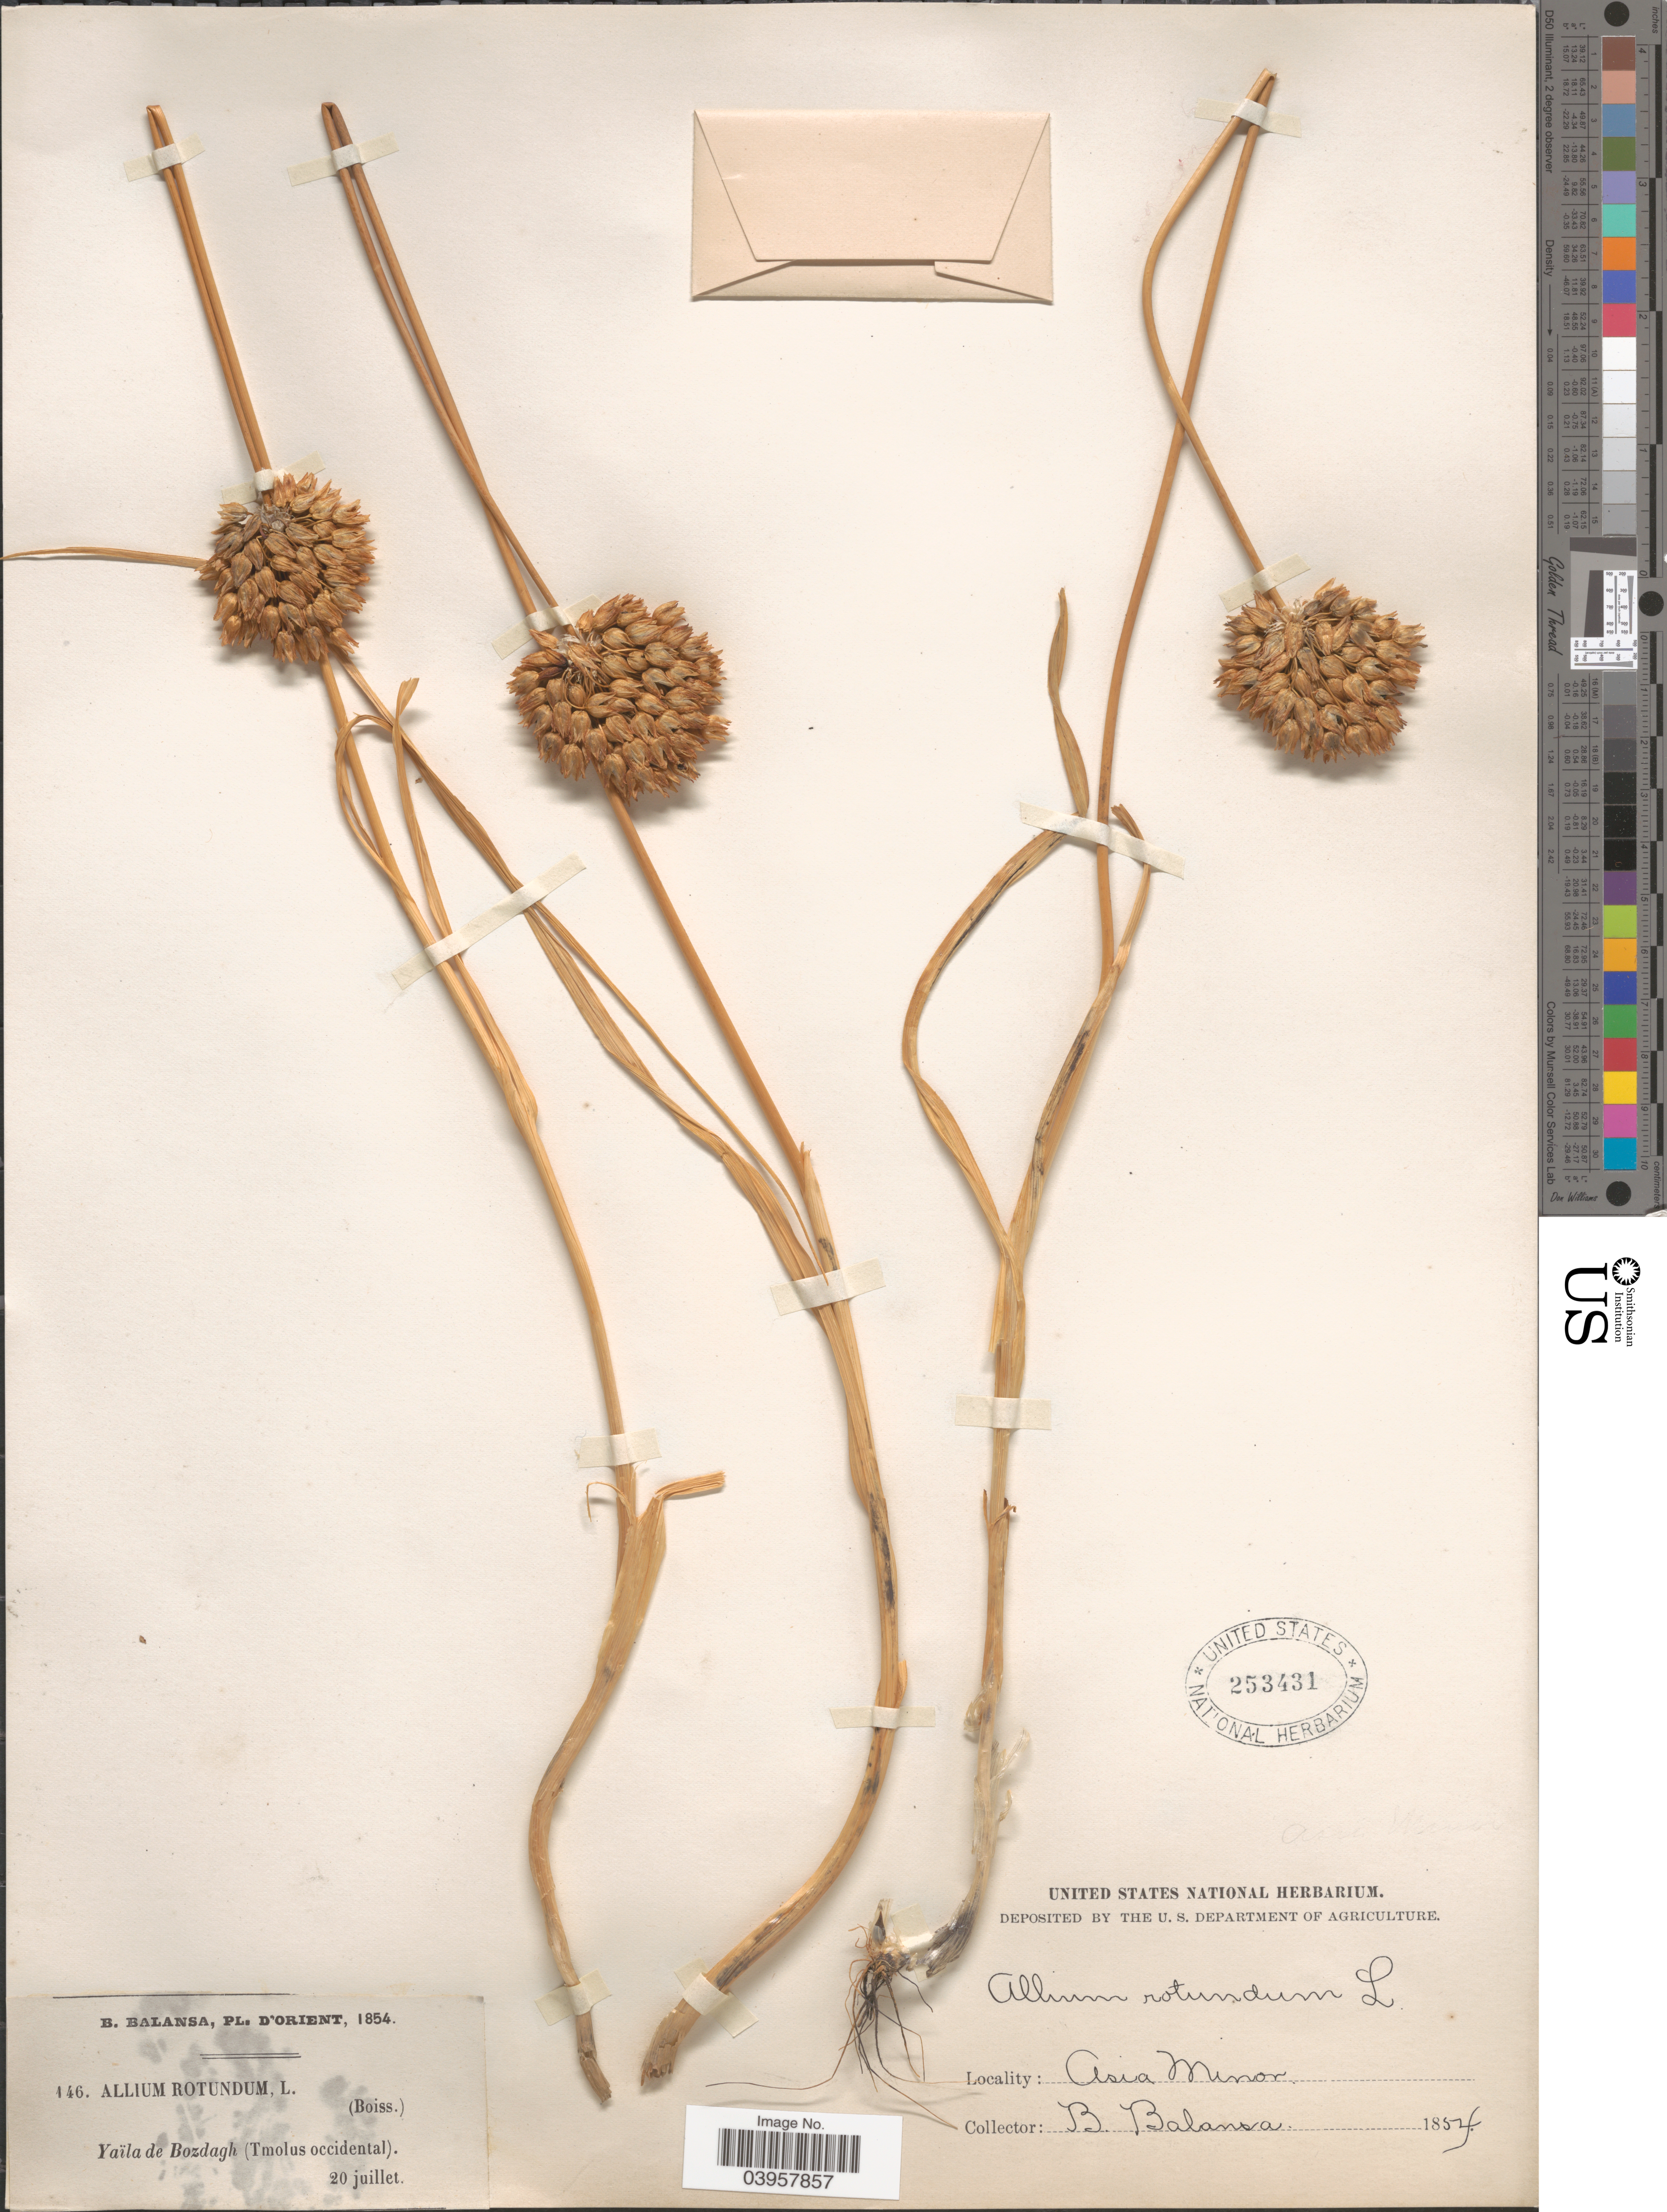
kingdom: Plantae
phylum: Tracheophyta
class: Liliopsida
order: Asparagales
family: Amaryllidaceae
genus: Allium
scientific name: Allium rotundum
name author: L.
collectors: B. Balansa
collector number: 446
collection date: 1854-07-20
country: Turkey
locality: D'Orient. Yaïla de Bozdagh (Tmolus occidental). Asia Minor.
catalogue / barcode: US 253431